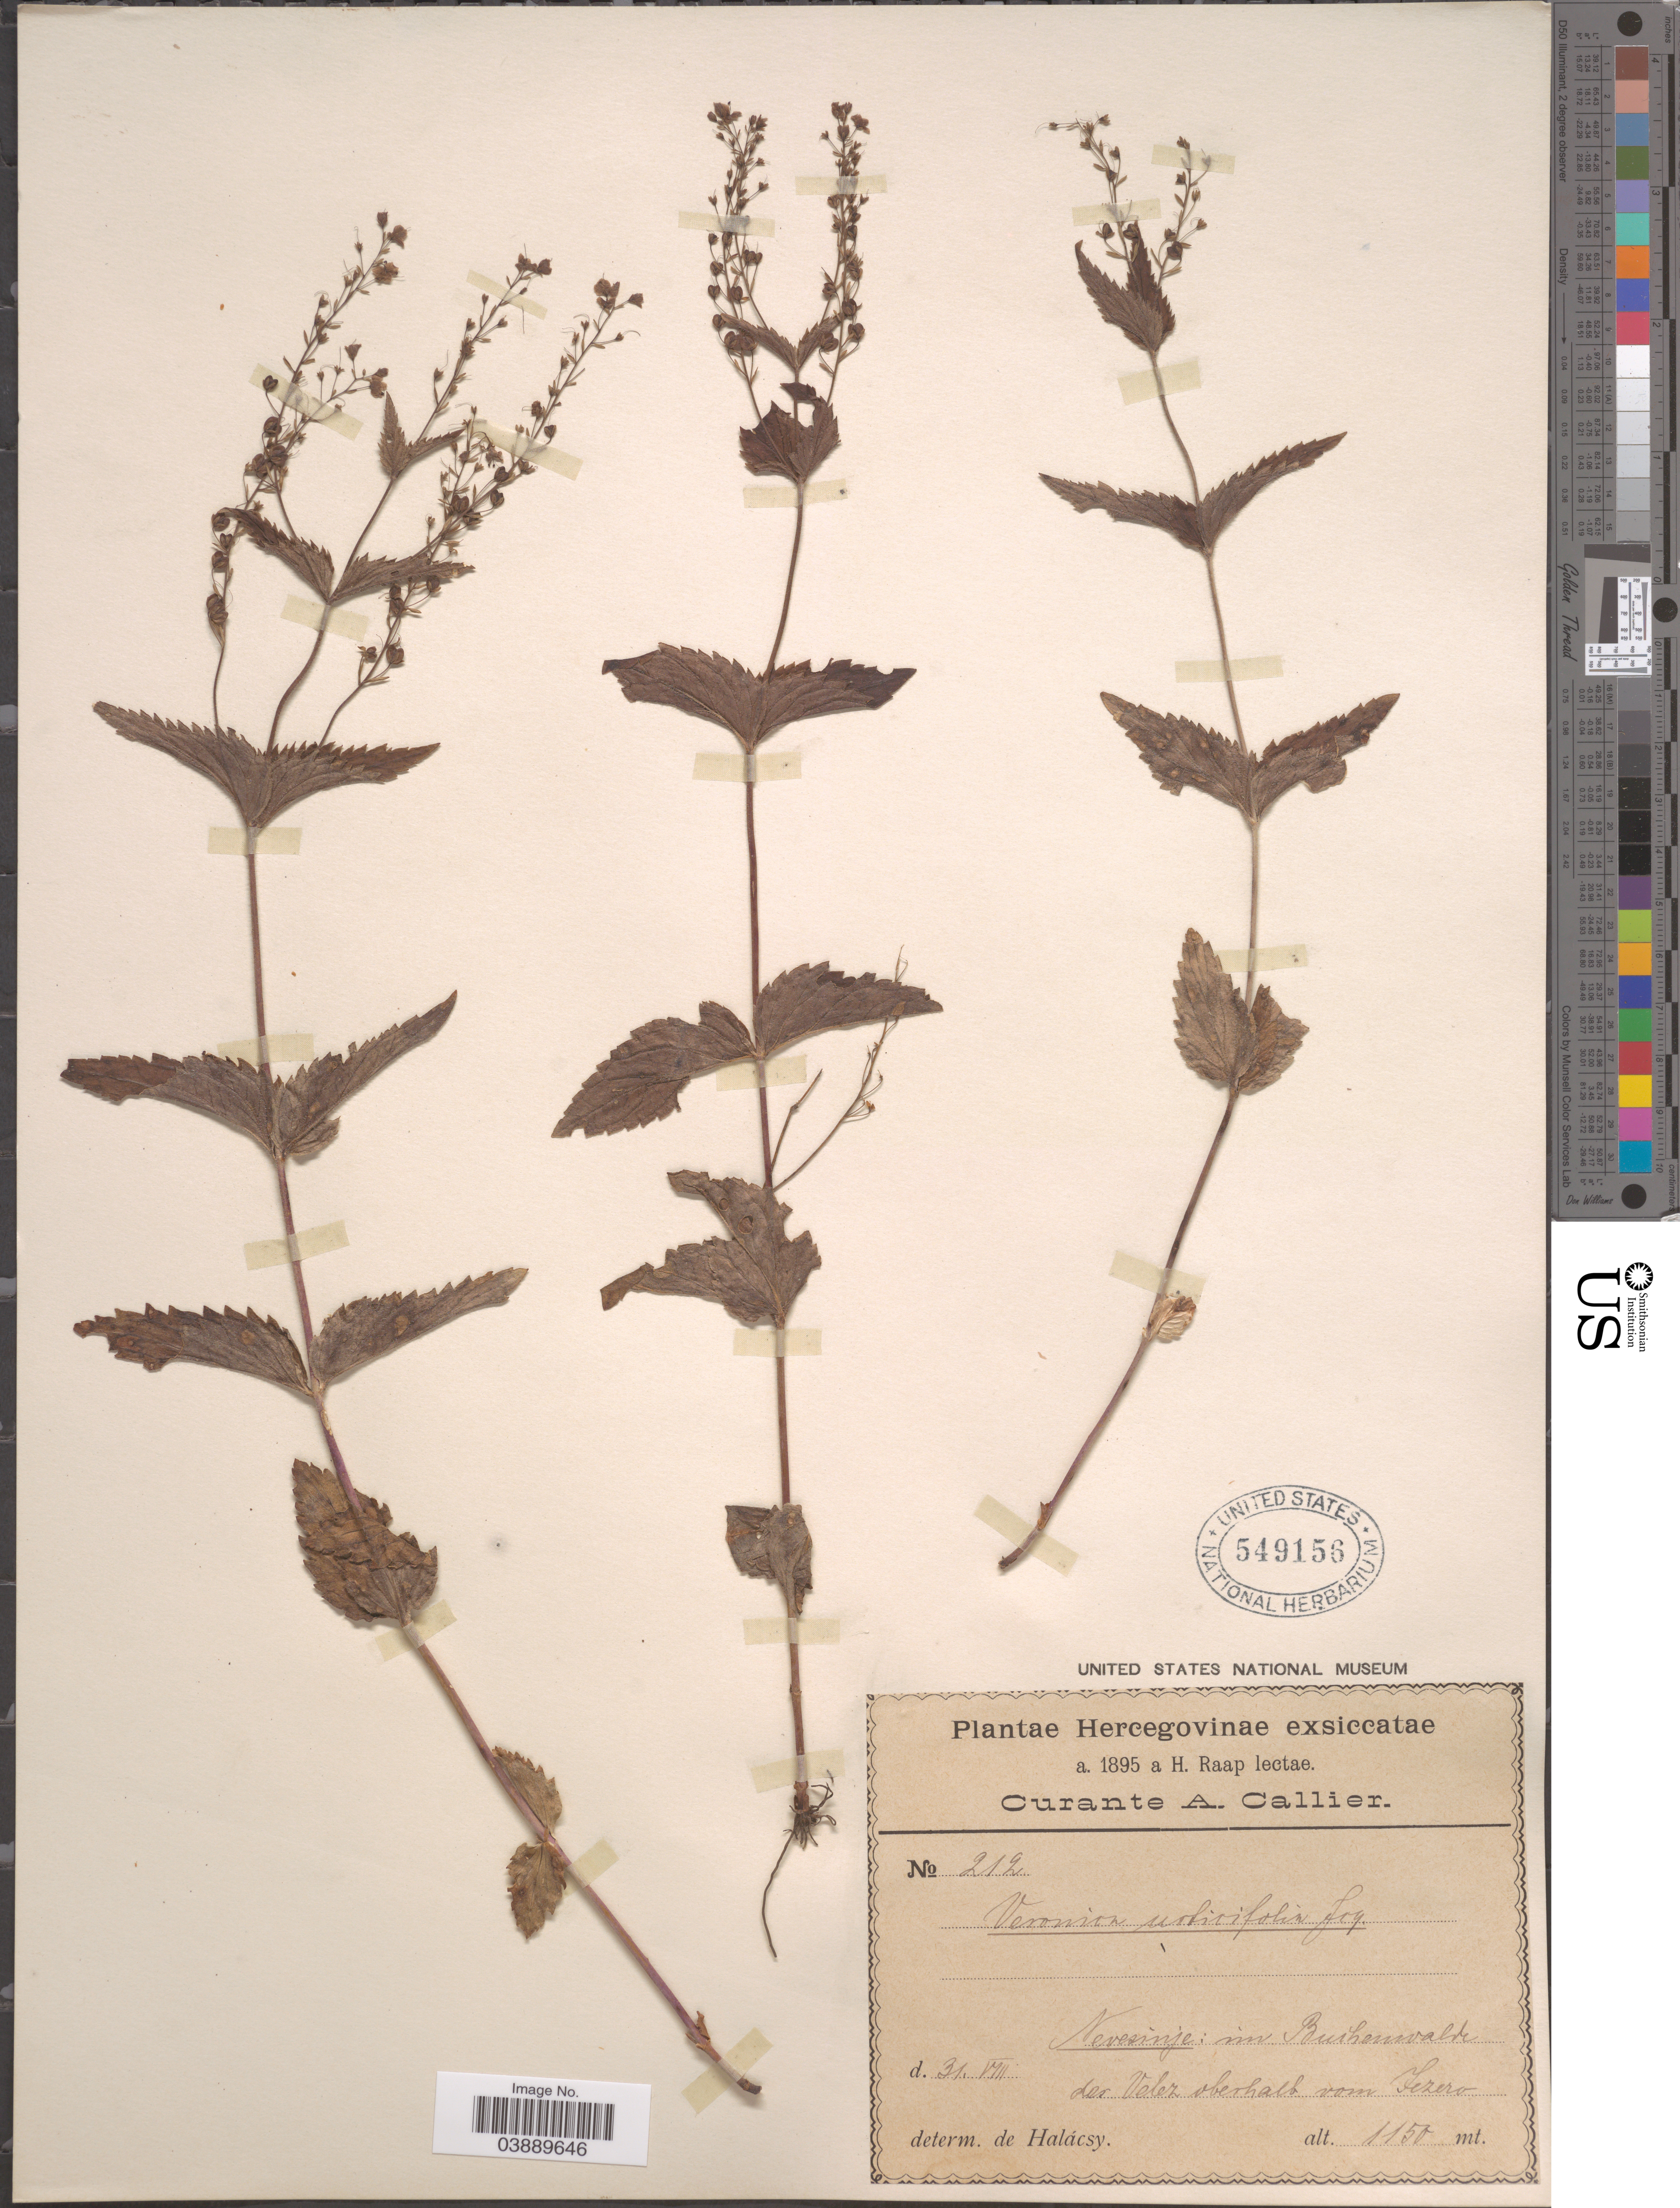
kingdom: Plantae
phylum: Tracheophyta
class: Magnoliopsida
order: Lamiales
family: Plantaginaceae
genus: Veronica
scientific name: Veronica urticifolia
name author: Jacq.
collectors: H. Raap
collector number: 212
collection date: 1895-07-31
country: Bosnia and Herzegovina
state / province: Srpska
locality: Nevesinje: im Buchenwalde der Velez oberhalb vom Fezero.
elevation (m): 1150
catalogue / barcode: US 549156